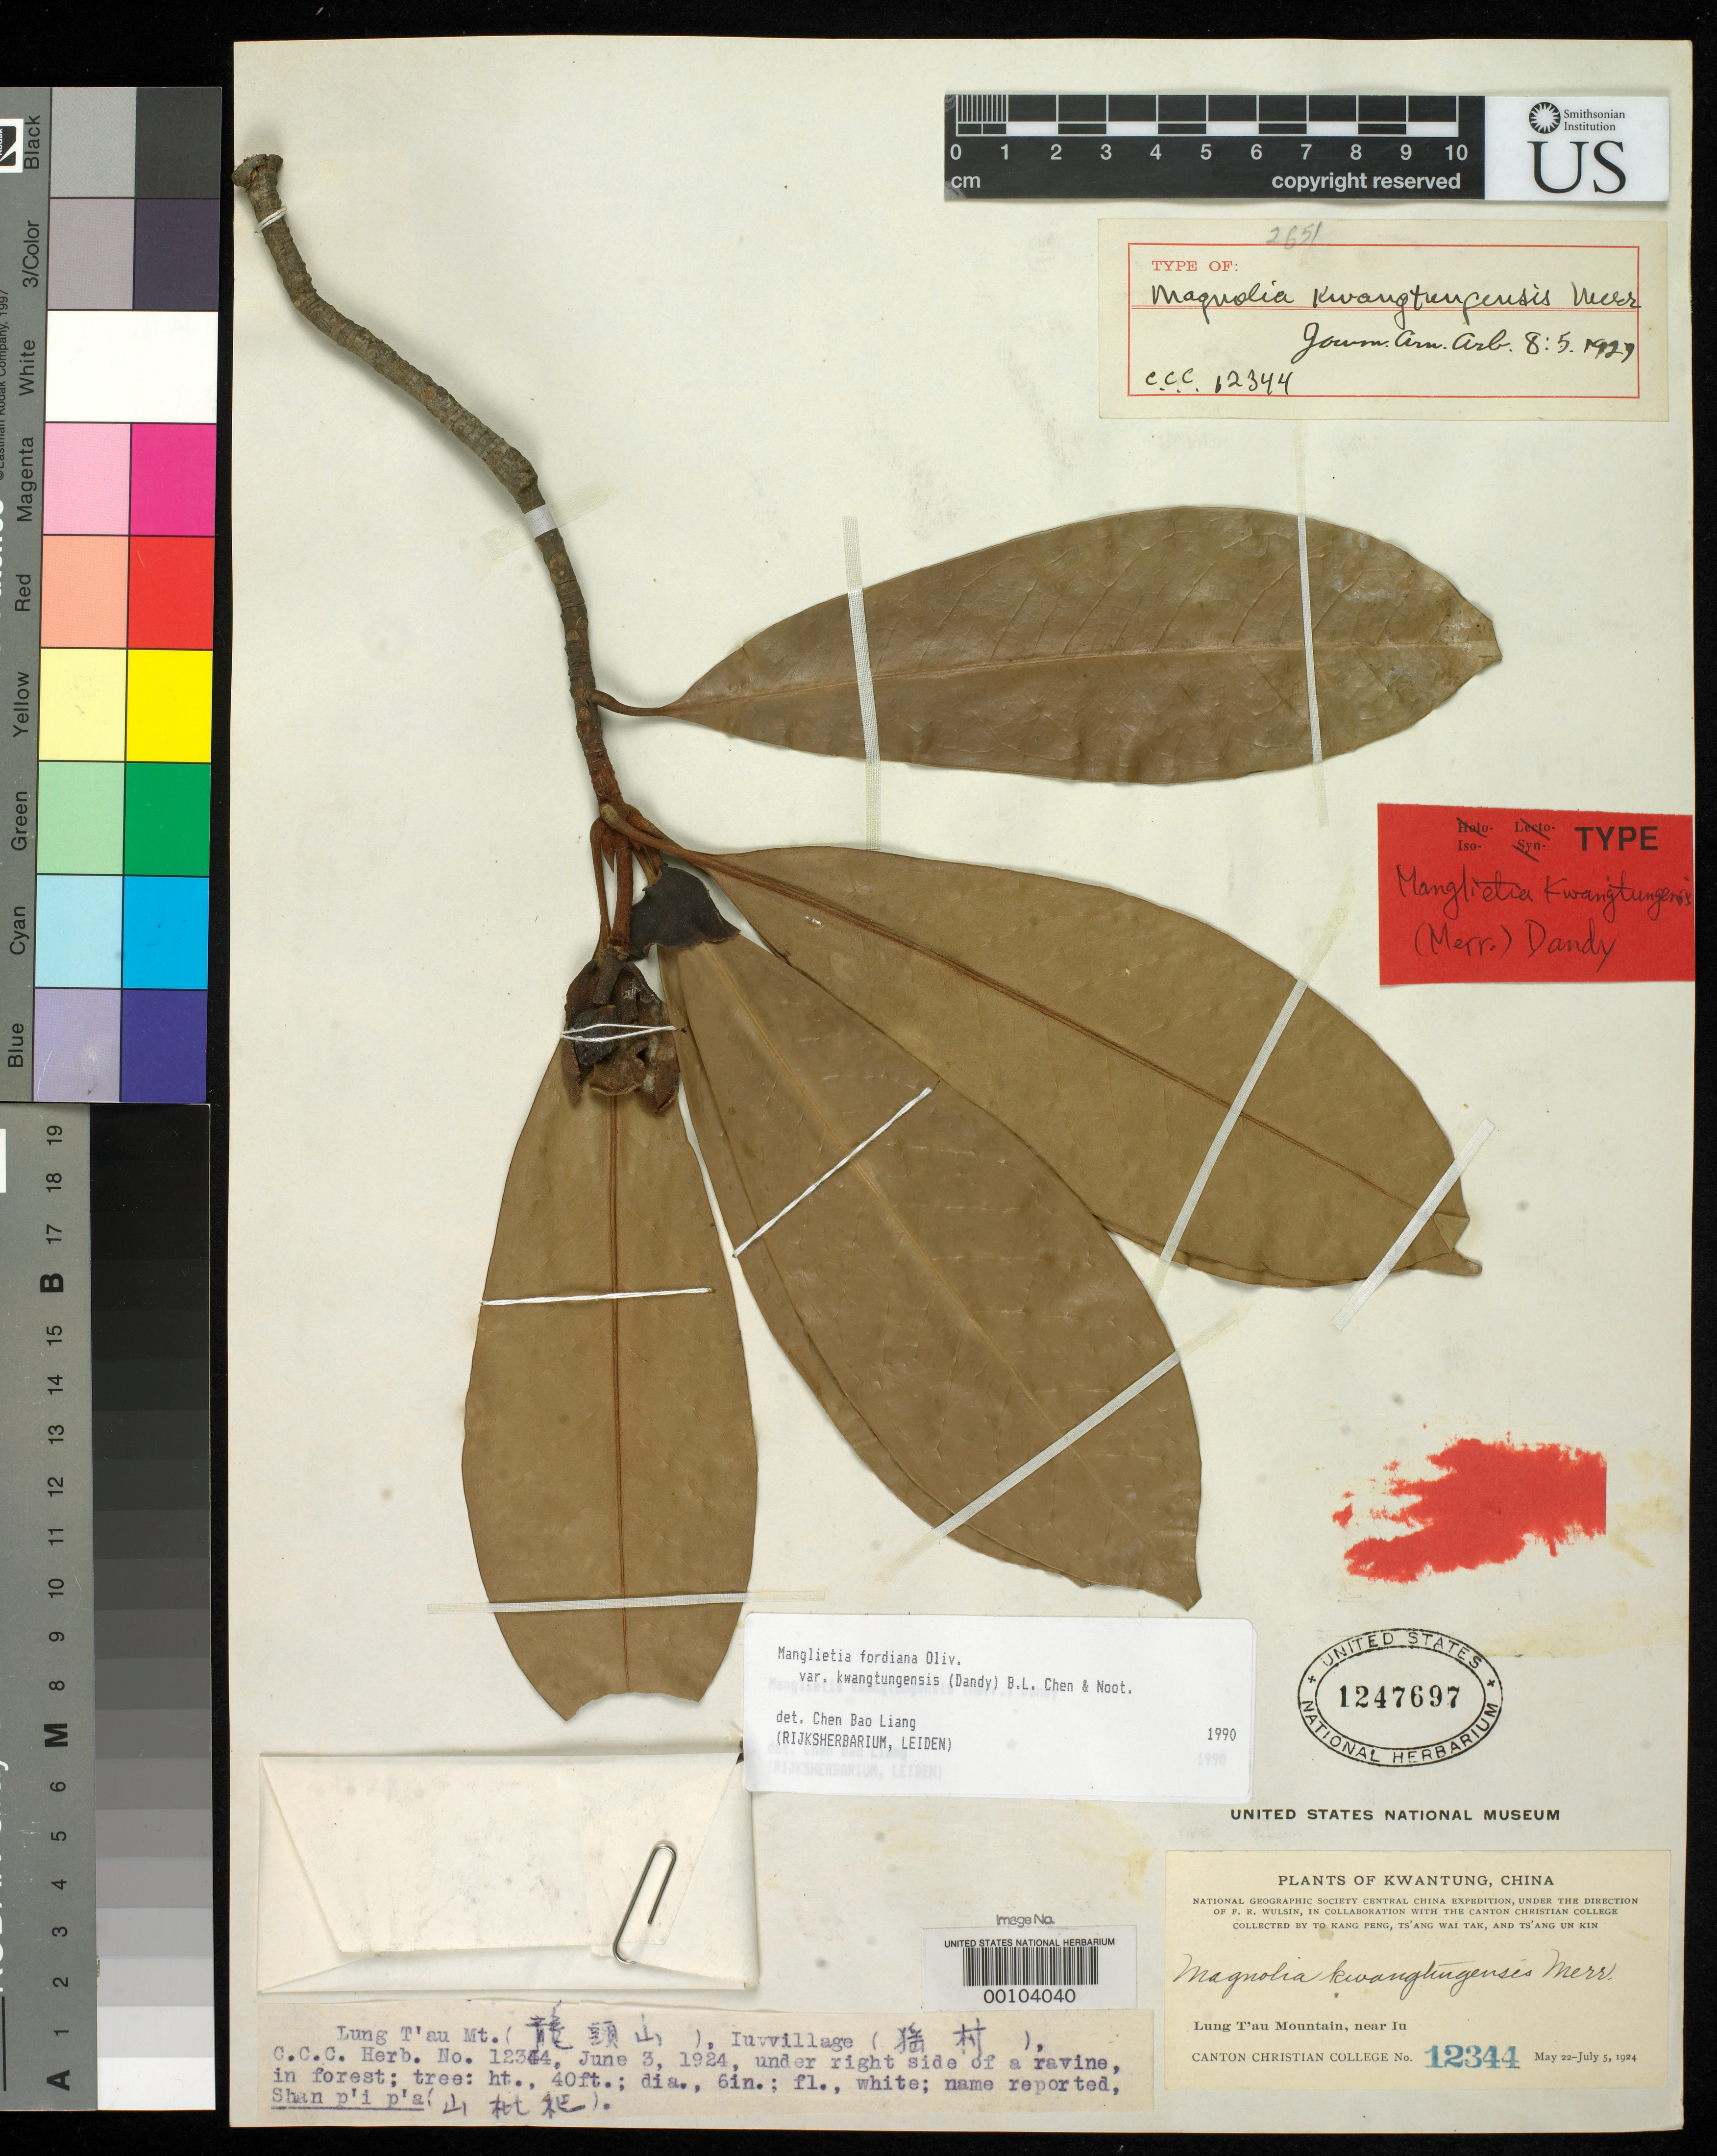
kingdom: Plantae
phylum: Tracheophyta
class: Magnoliopsida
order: Magnoliales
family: Magnoliaceae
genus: Magnolia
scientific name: Magnolia kwangtungensis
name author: Merr.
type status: Holotype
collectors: Kang Peng To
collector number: C.C.C. 12344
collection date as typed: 03 Jun 1924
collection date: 1924-06-03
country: China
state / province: Guangdong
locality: Lung Tau Mt.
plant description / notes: Introduction (p. 3) indicates holotypes at US: "The study set of these collections is deposited in the Herbarium of the University of California, but the actual types of those species based on the Wulsin Expedition collections are in the United States National Herbarium."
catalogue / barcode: US 1247697